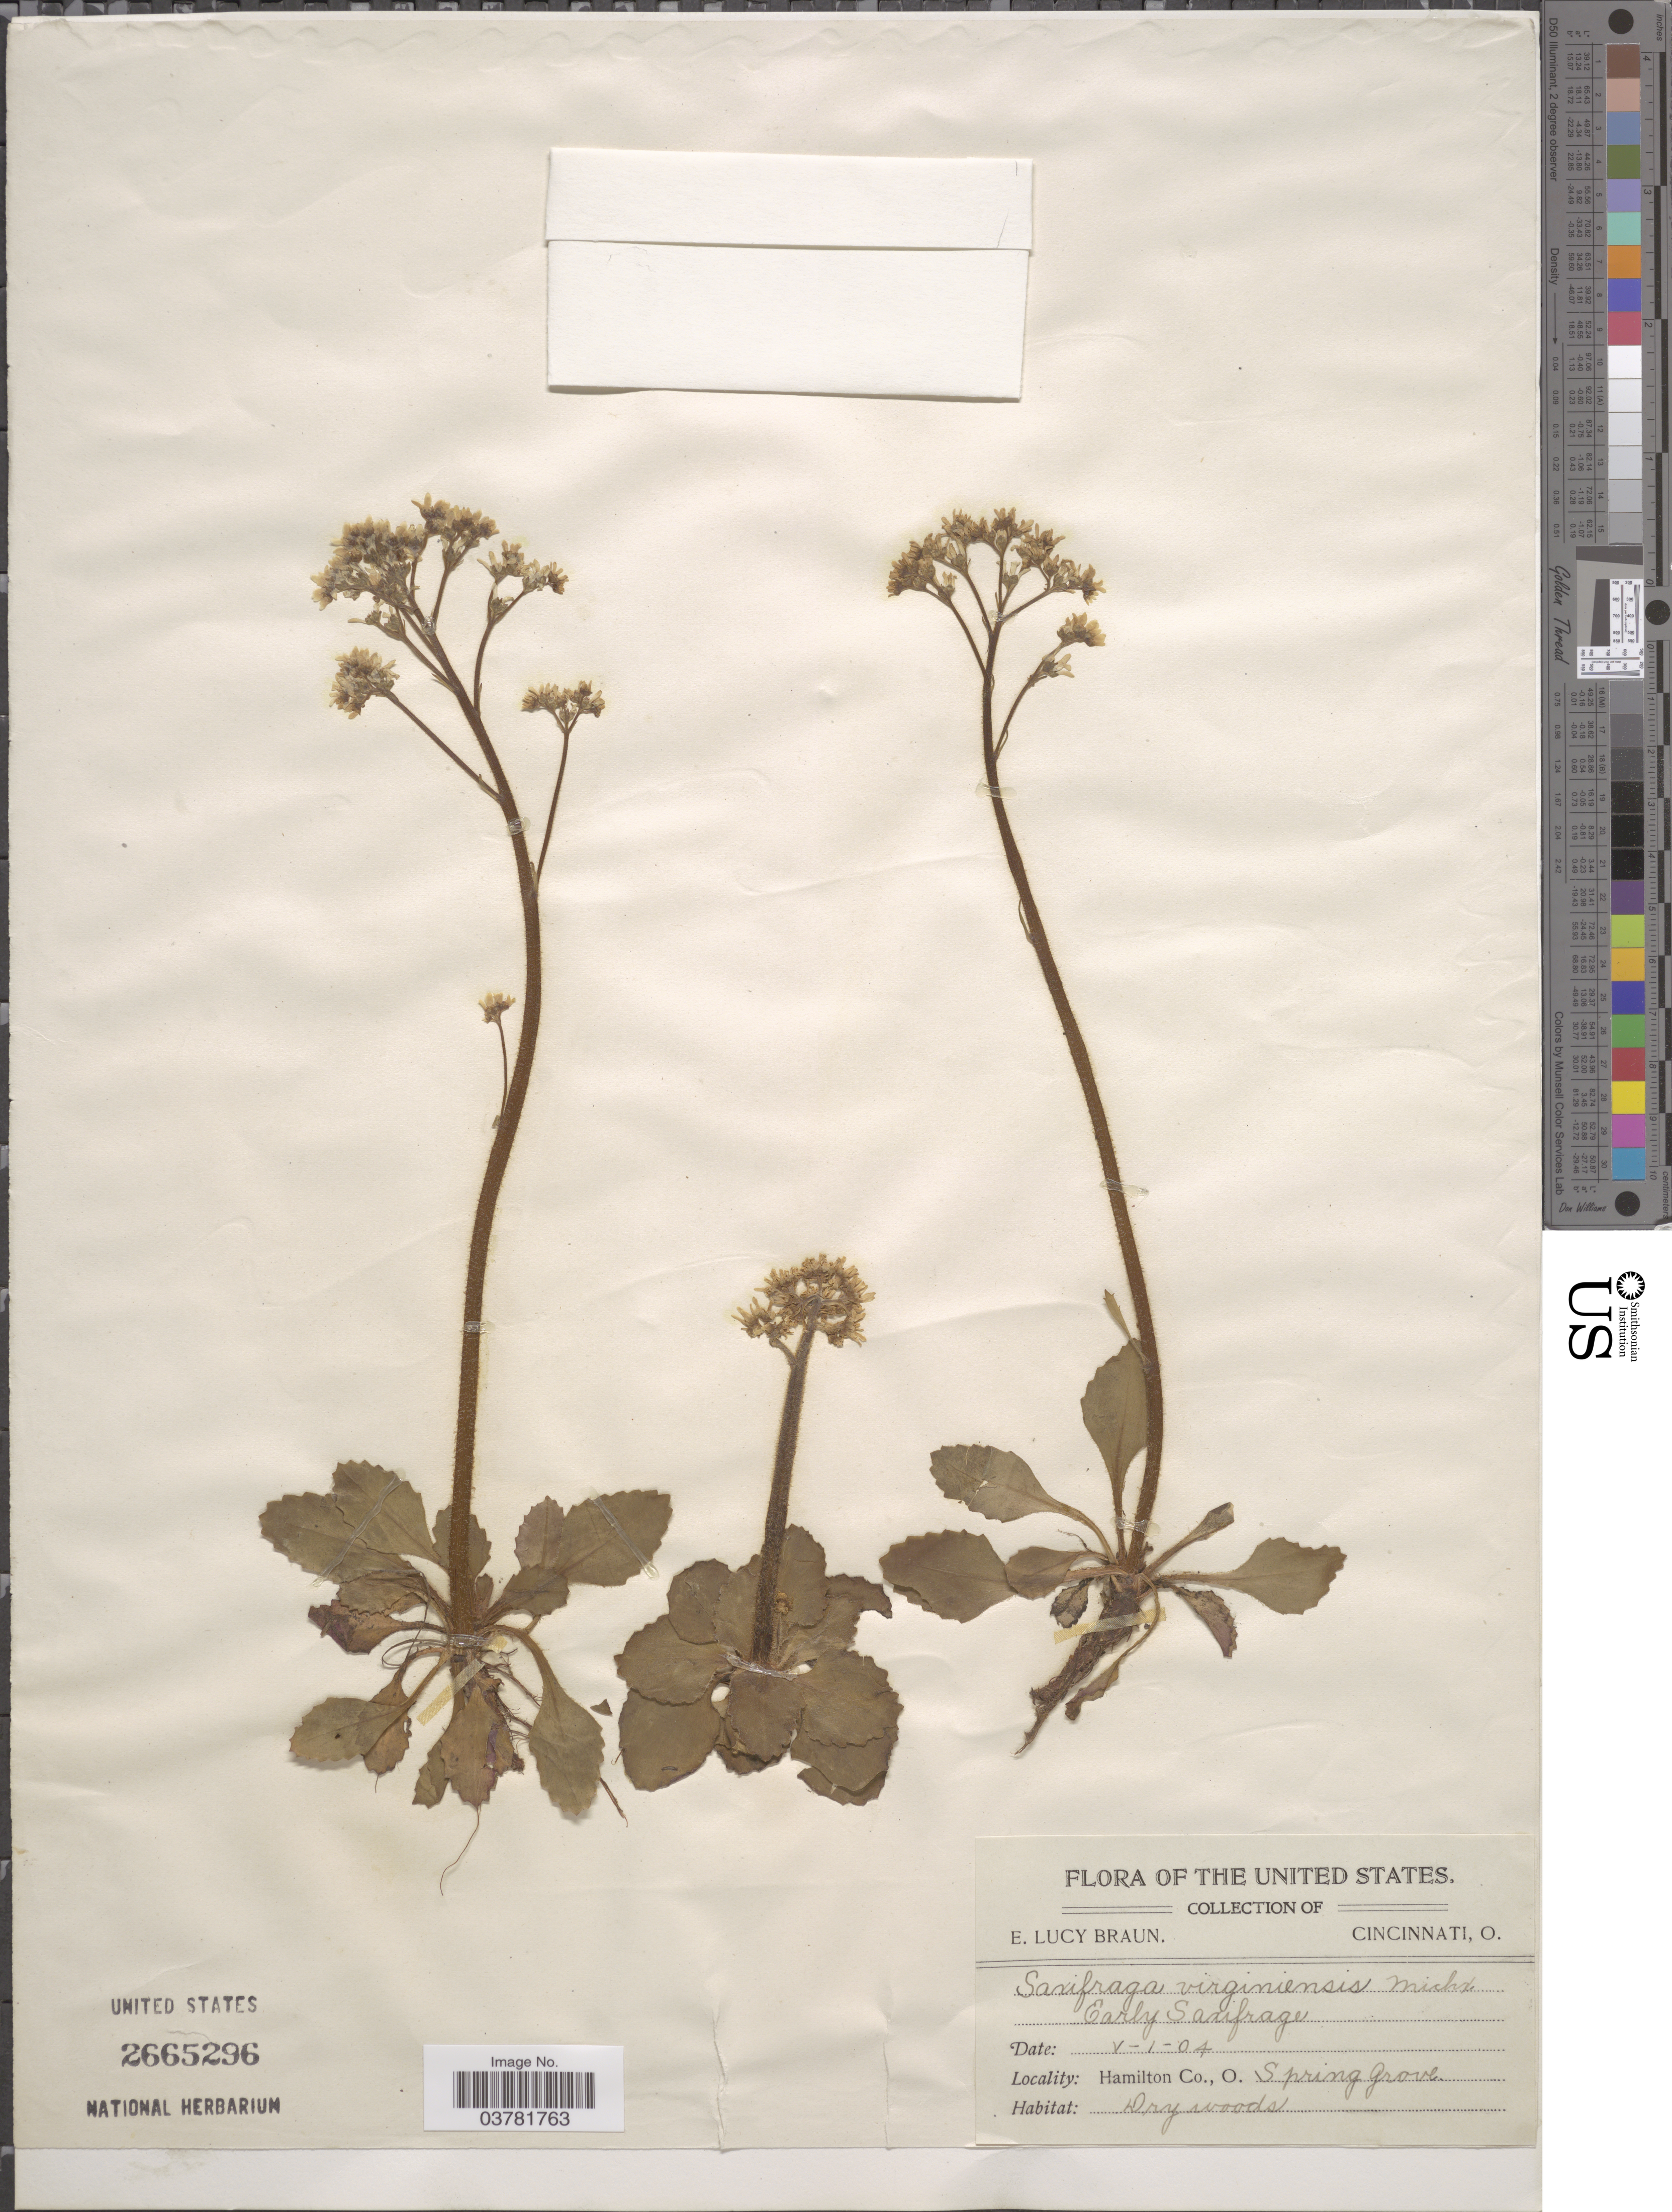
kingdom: Plantae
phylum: Tracheophyta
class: Magnoliopsida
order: Saxifragales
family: Saxifragaceae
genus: Micranthes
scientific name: Micranthes virginiensis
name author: (Michx.) Small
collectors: E. L. Braun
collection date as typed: Transcribed d/m/y: 1/5/4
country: United States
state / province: Ohio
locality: Hamilton Co. Spring Grove.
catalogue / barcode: US 2665296